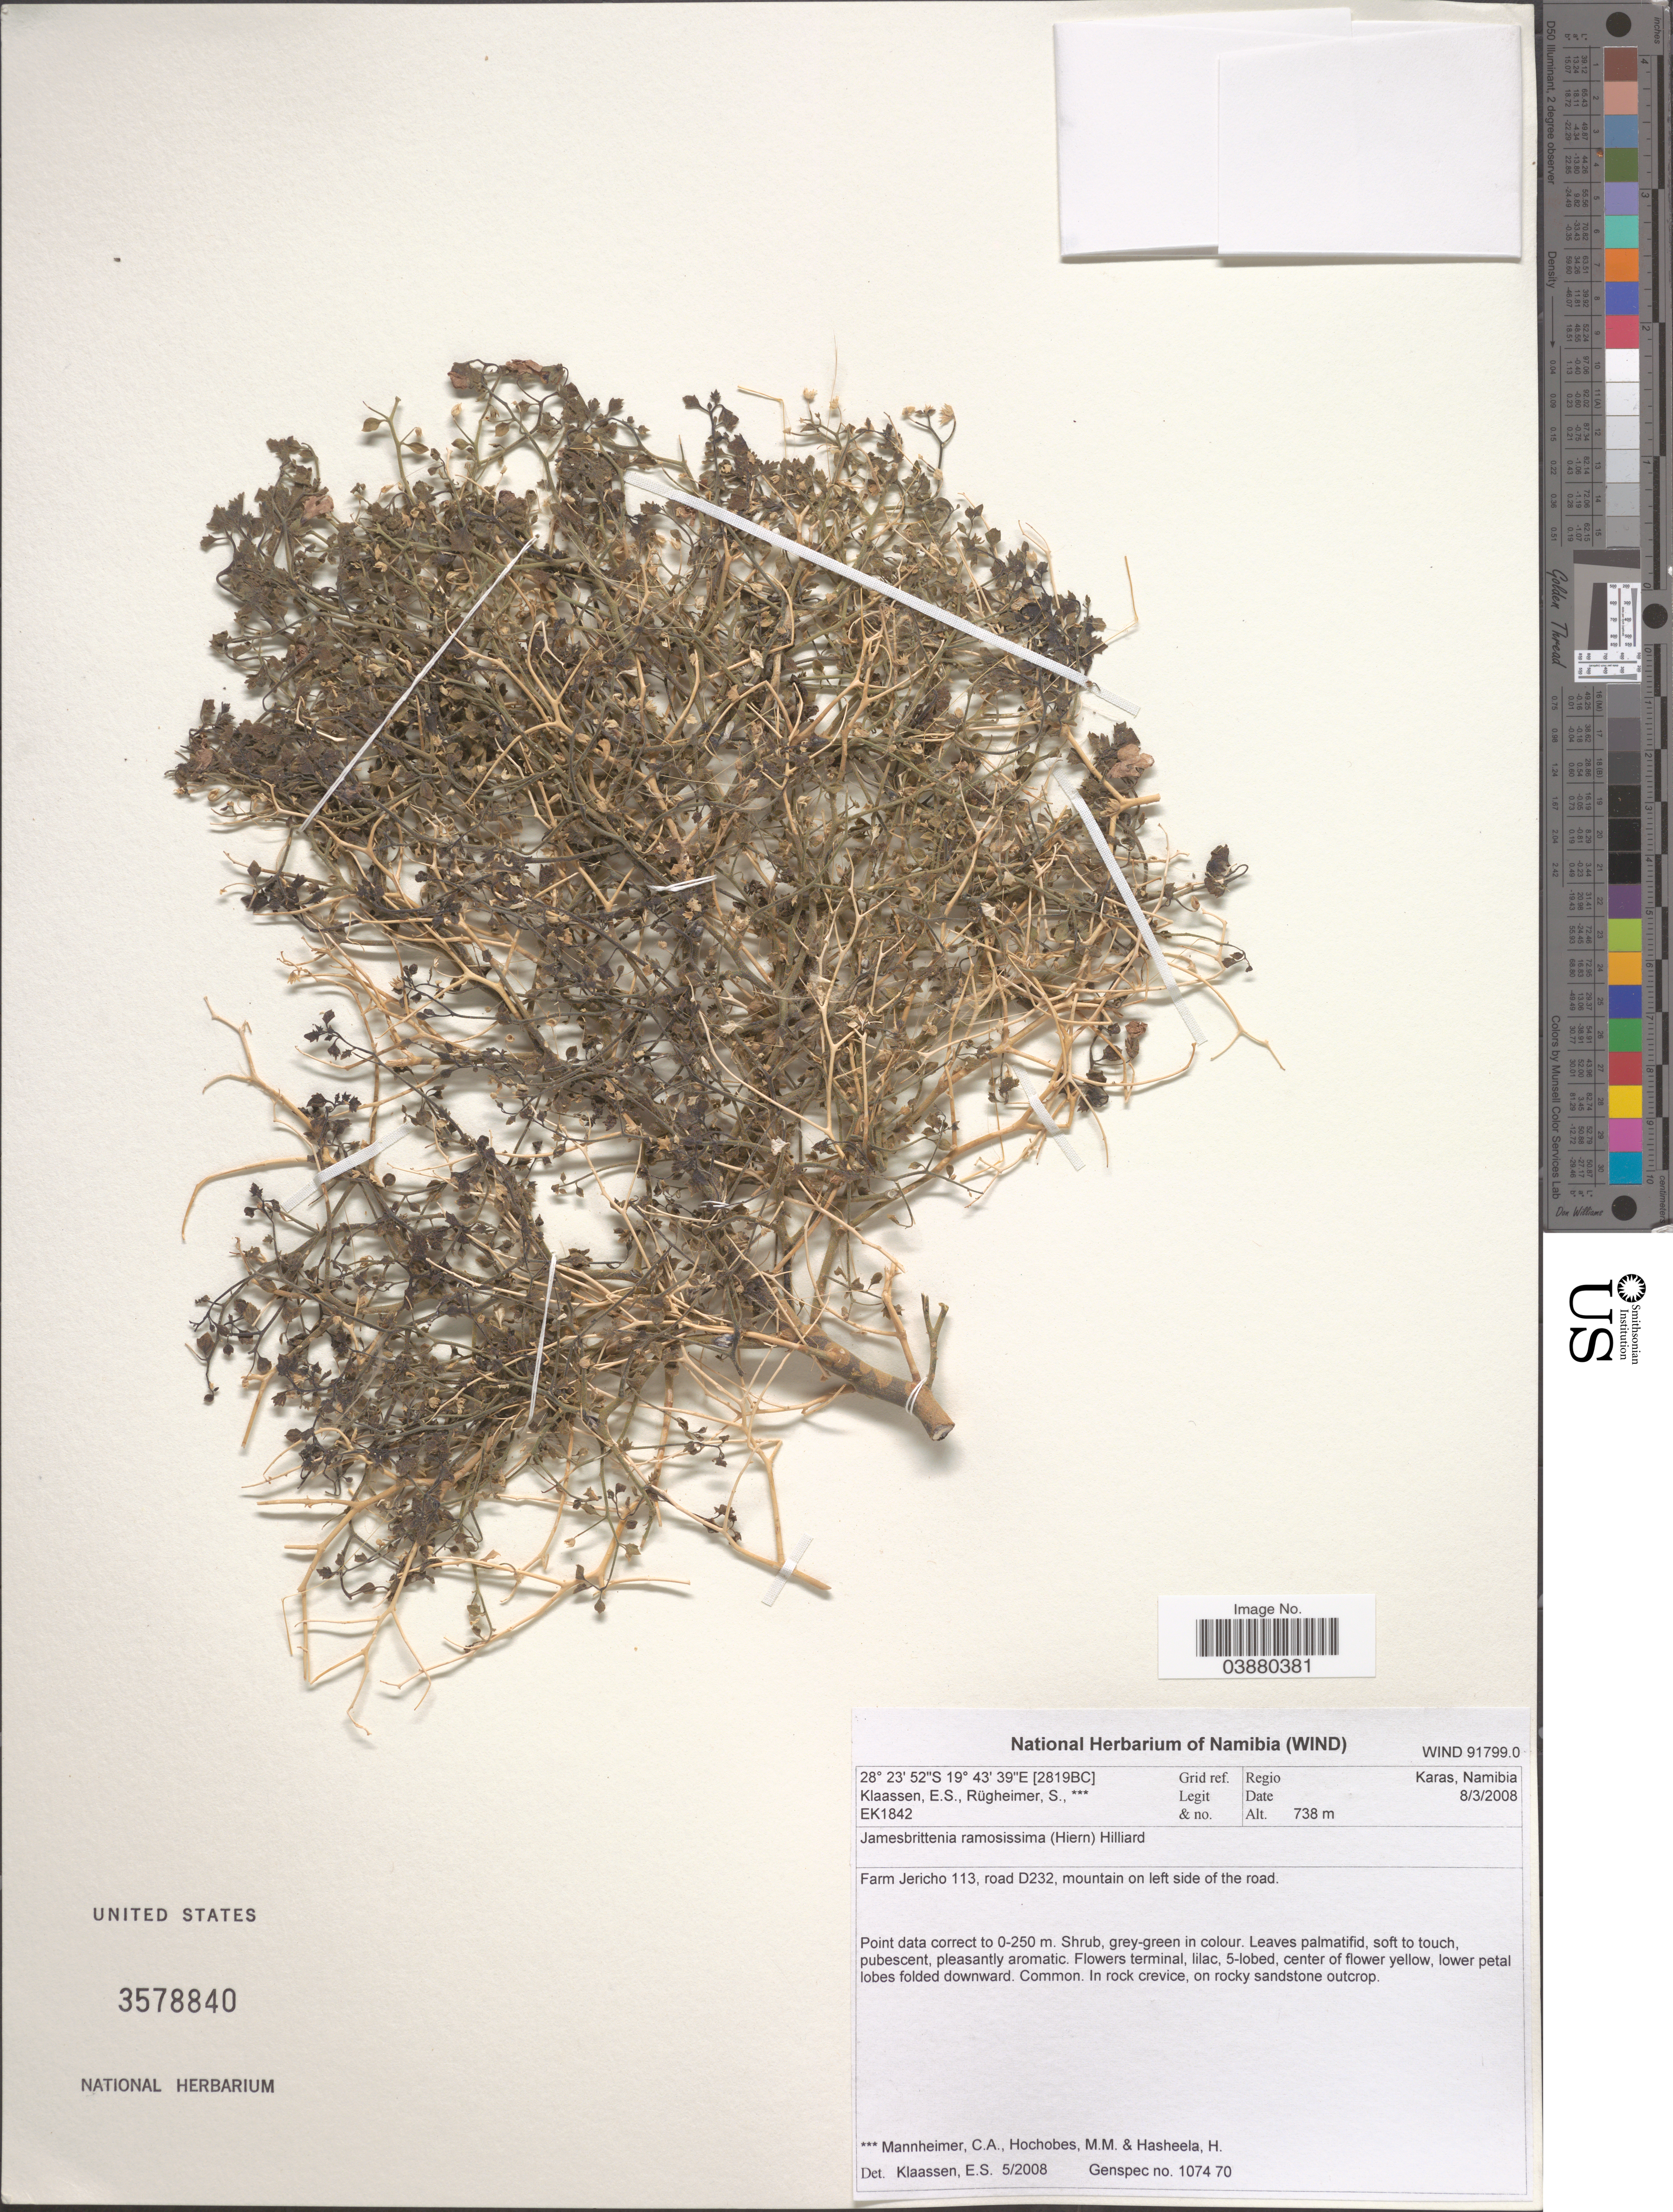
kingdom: Plantae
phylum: Tracheophyta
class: Magnoliopsida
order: Lamiales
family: Scrophulariaceae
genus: Jamesbrittenia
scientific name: Jamesbrittenia ramosissima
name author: (Hiern) Hilliard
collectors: E. S. Klaassen, S. Rugheimer, C. A. Mannheimer, M. Hochobes & H. Hasheela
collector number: EK1842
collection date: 2008-03-08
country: Namibia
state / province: Karas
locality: [2819BC] Grid ref. Regio Karas. Farm Jericho 113, road D232, mountain on left side of the road.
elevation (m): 738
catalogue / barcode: US 3578840